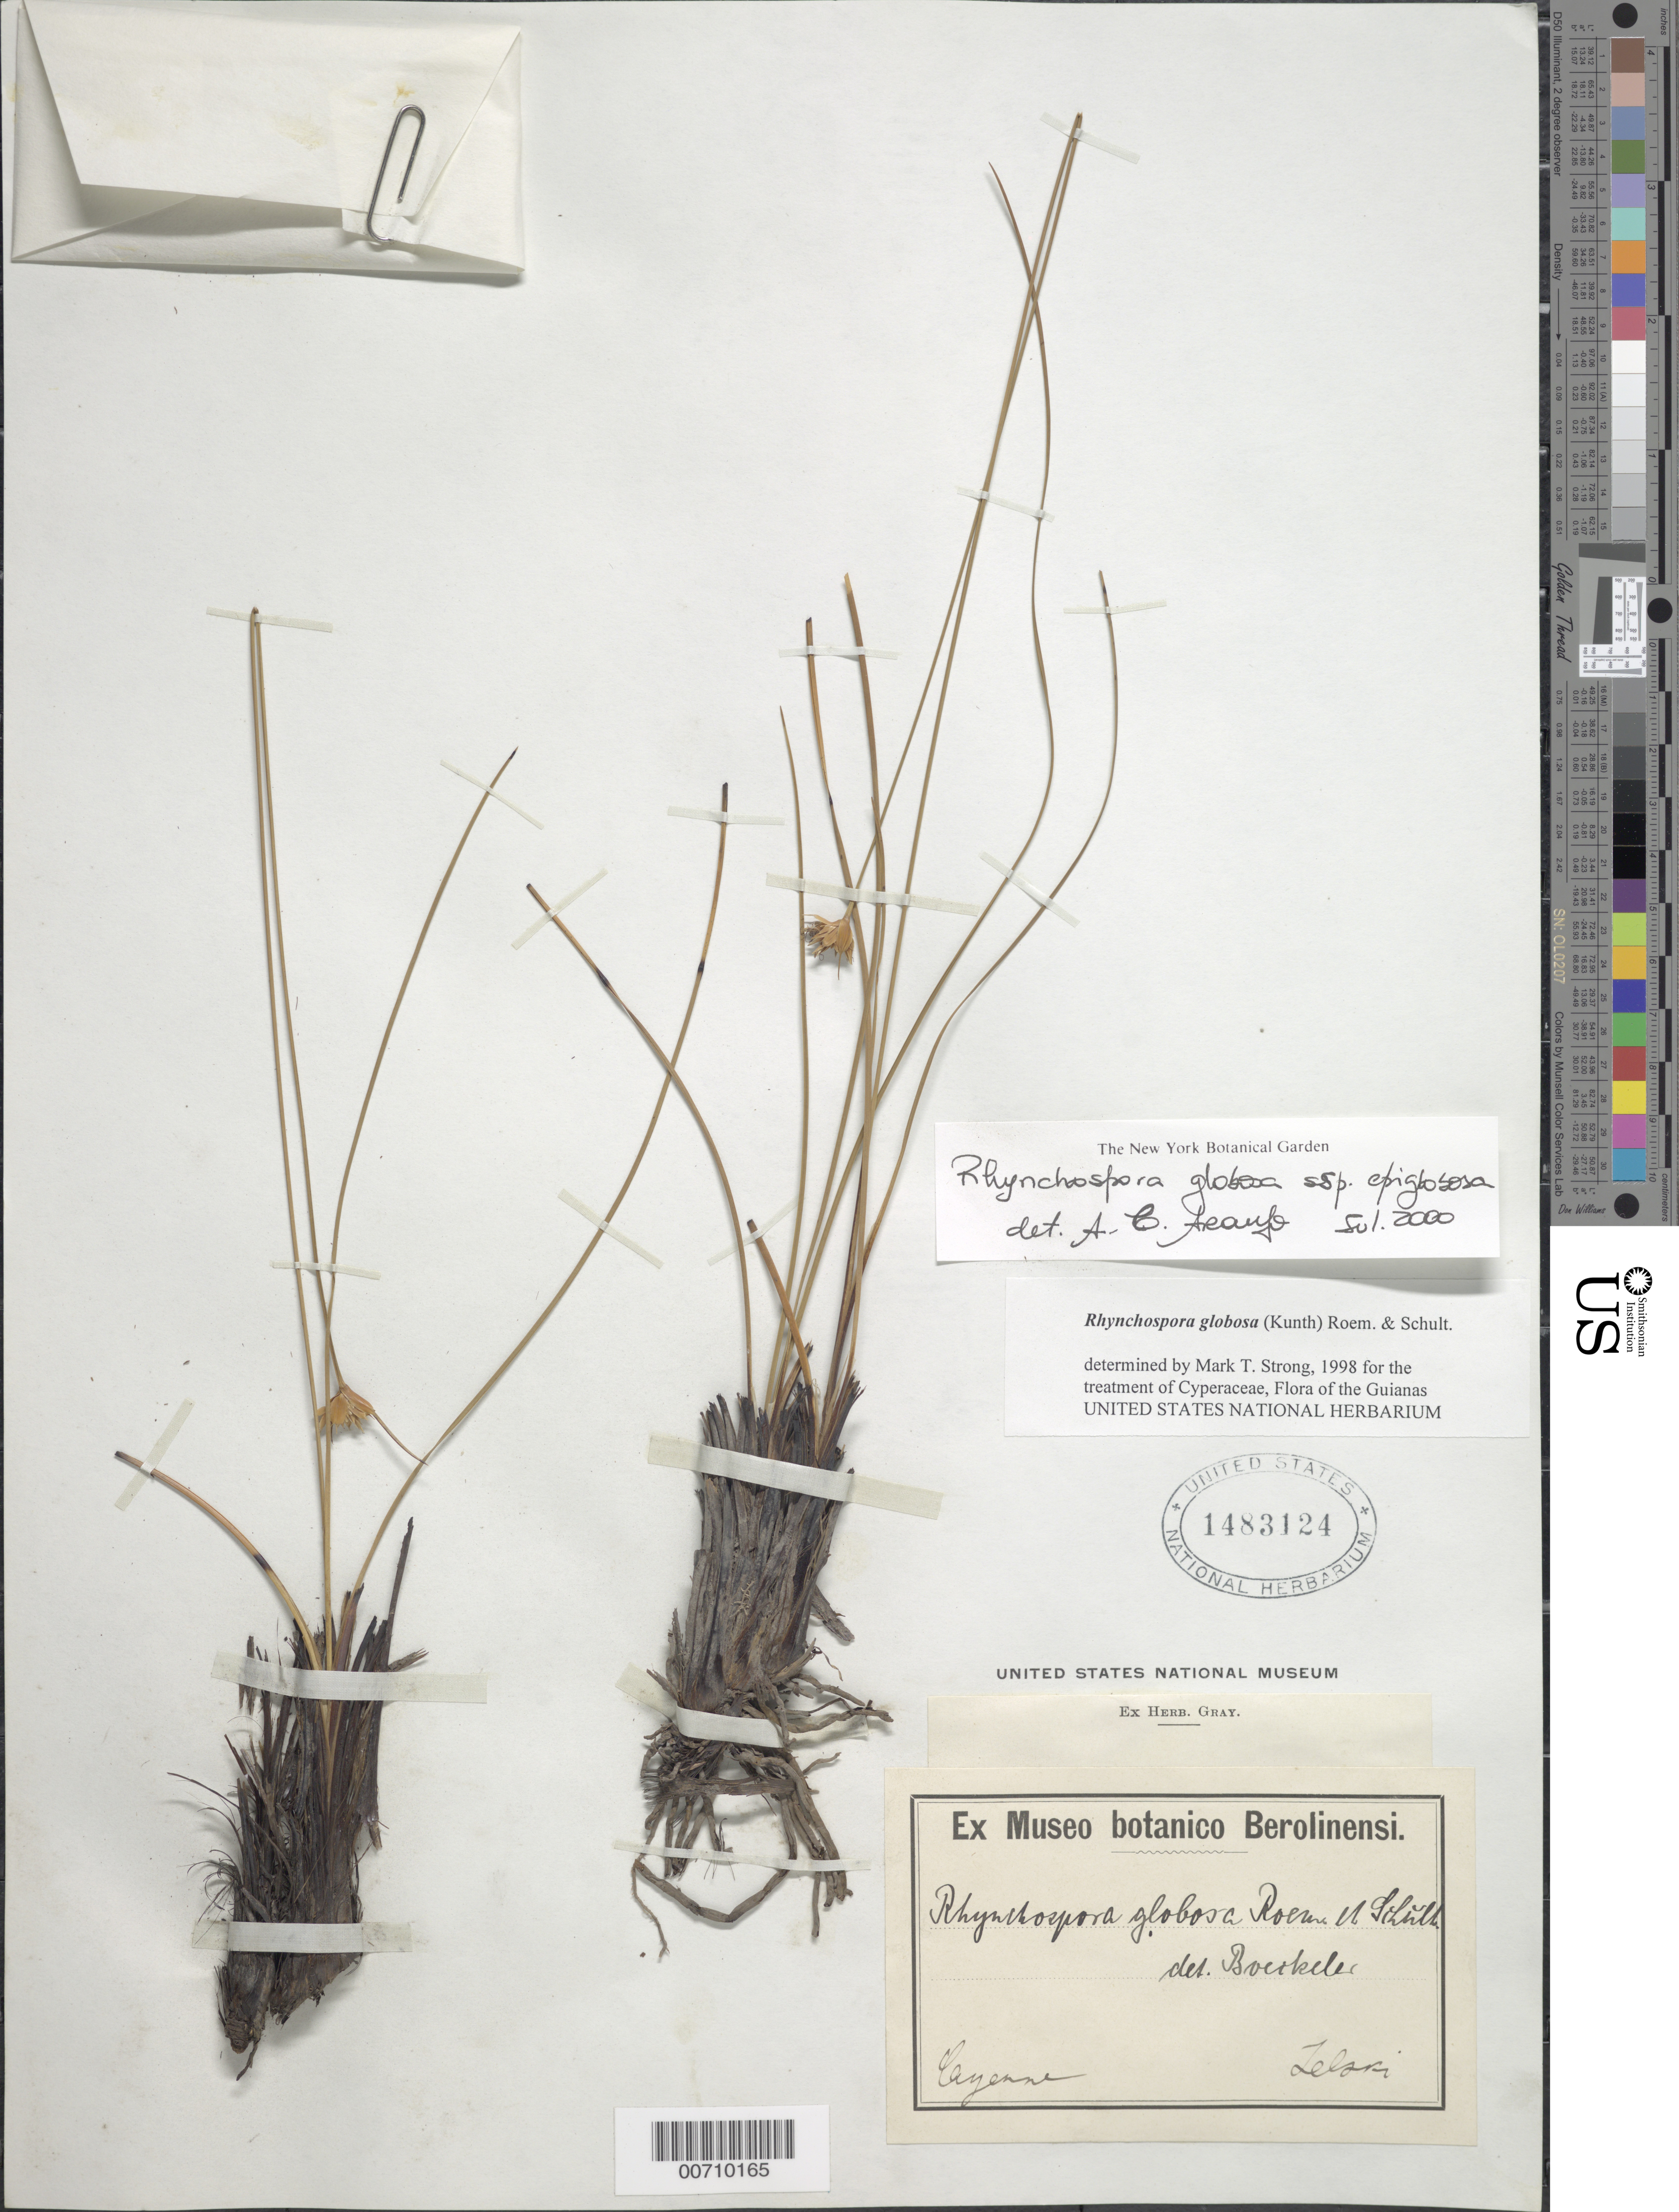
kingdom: Plantae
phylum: Tracheophyta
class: Liliopsida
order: Poales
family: Cyperaceae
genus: Rhynchospora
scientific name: Rhynchospora globosa subsp. globosa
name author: (Kunth) Roem. & Schult.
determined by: Strong, M. T., (US), Smithsonian Institution - National Museum of Natural History (UNITED STATES)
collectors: H. Jelski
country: French Guiana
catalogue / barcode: US 1483124